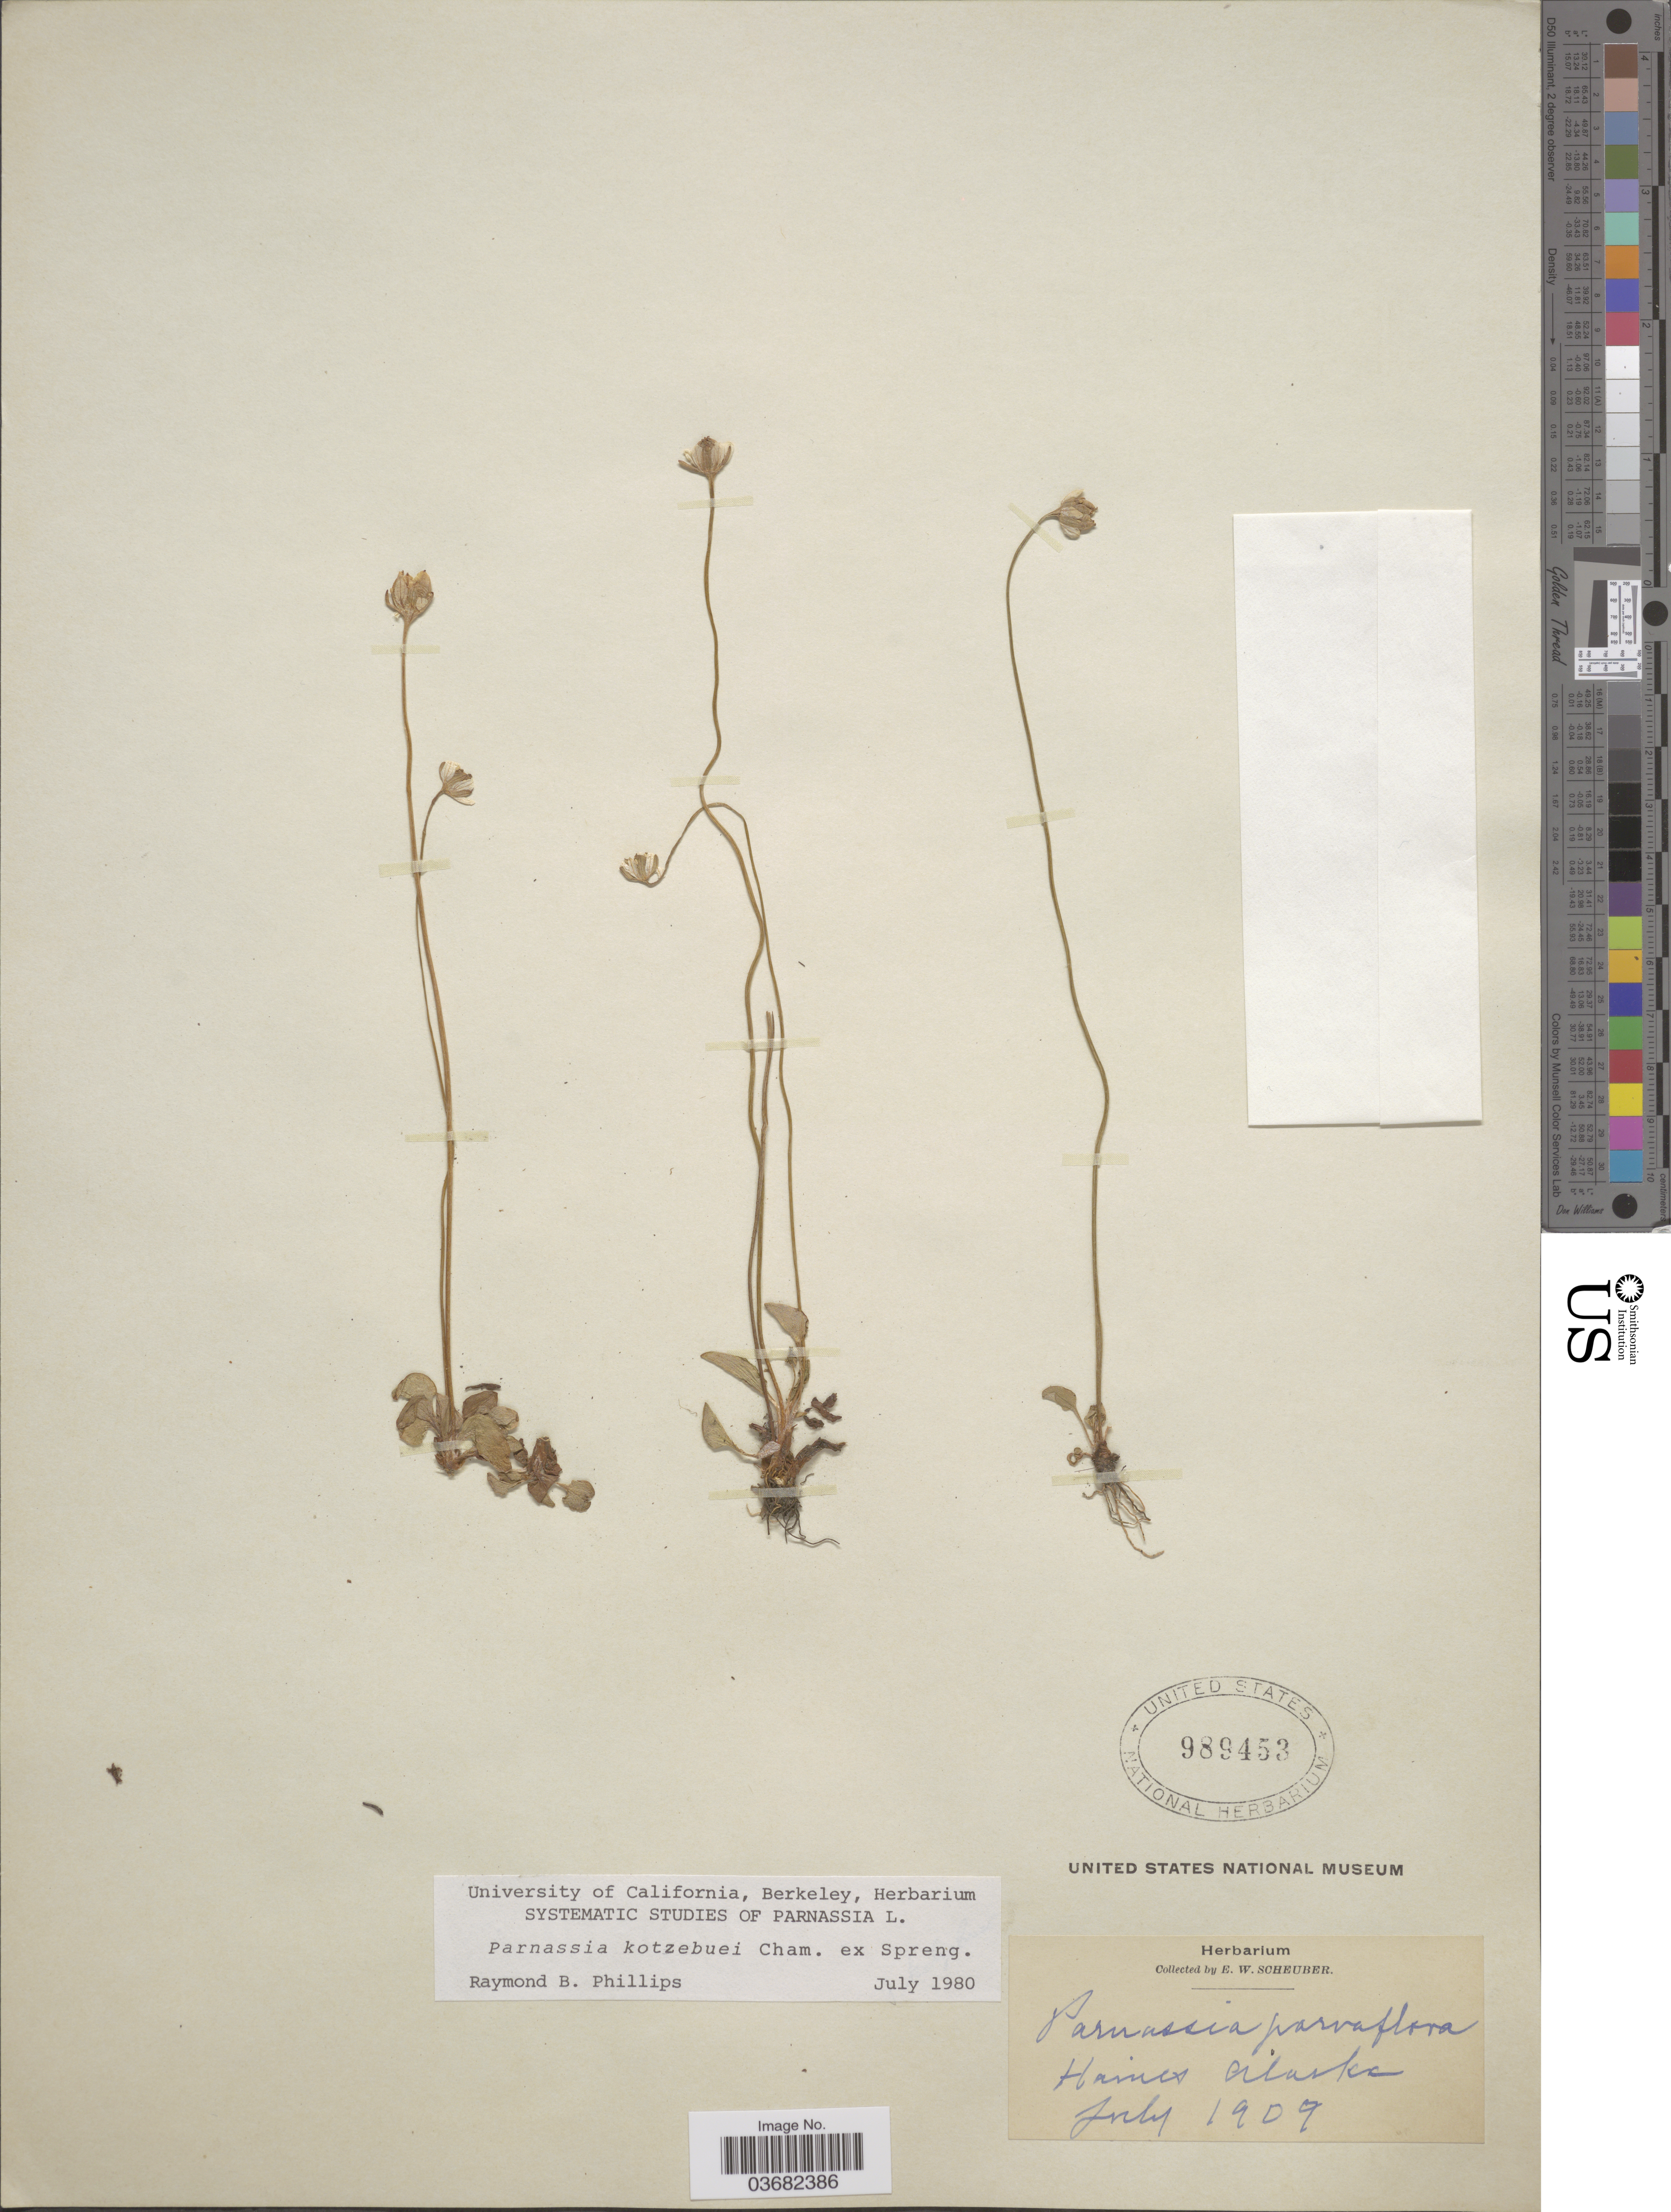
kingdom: Plantae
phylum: Tracheophyta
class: Magnoliopsida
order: Celastrales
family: Parnassiaceae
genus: Parnassia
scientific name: Parnassia kotzebuei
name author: Cham. ex Spreng.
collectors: E. Scheuber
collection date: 1909-07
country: United States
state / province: Alaska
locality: Haines.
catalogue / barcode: US 989453